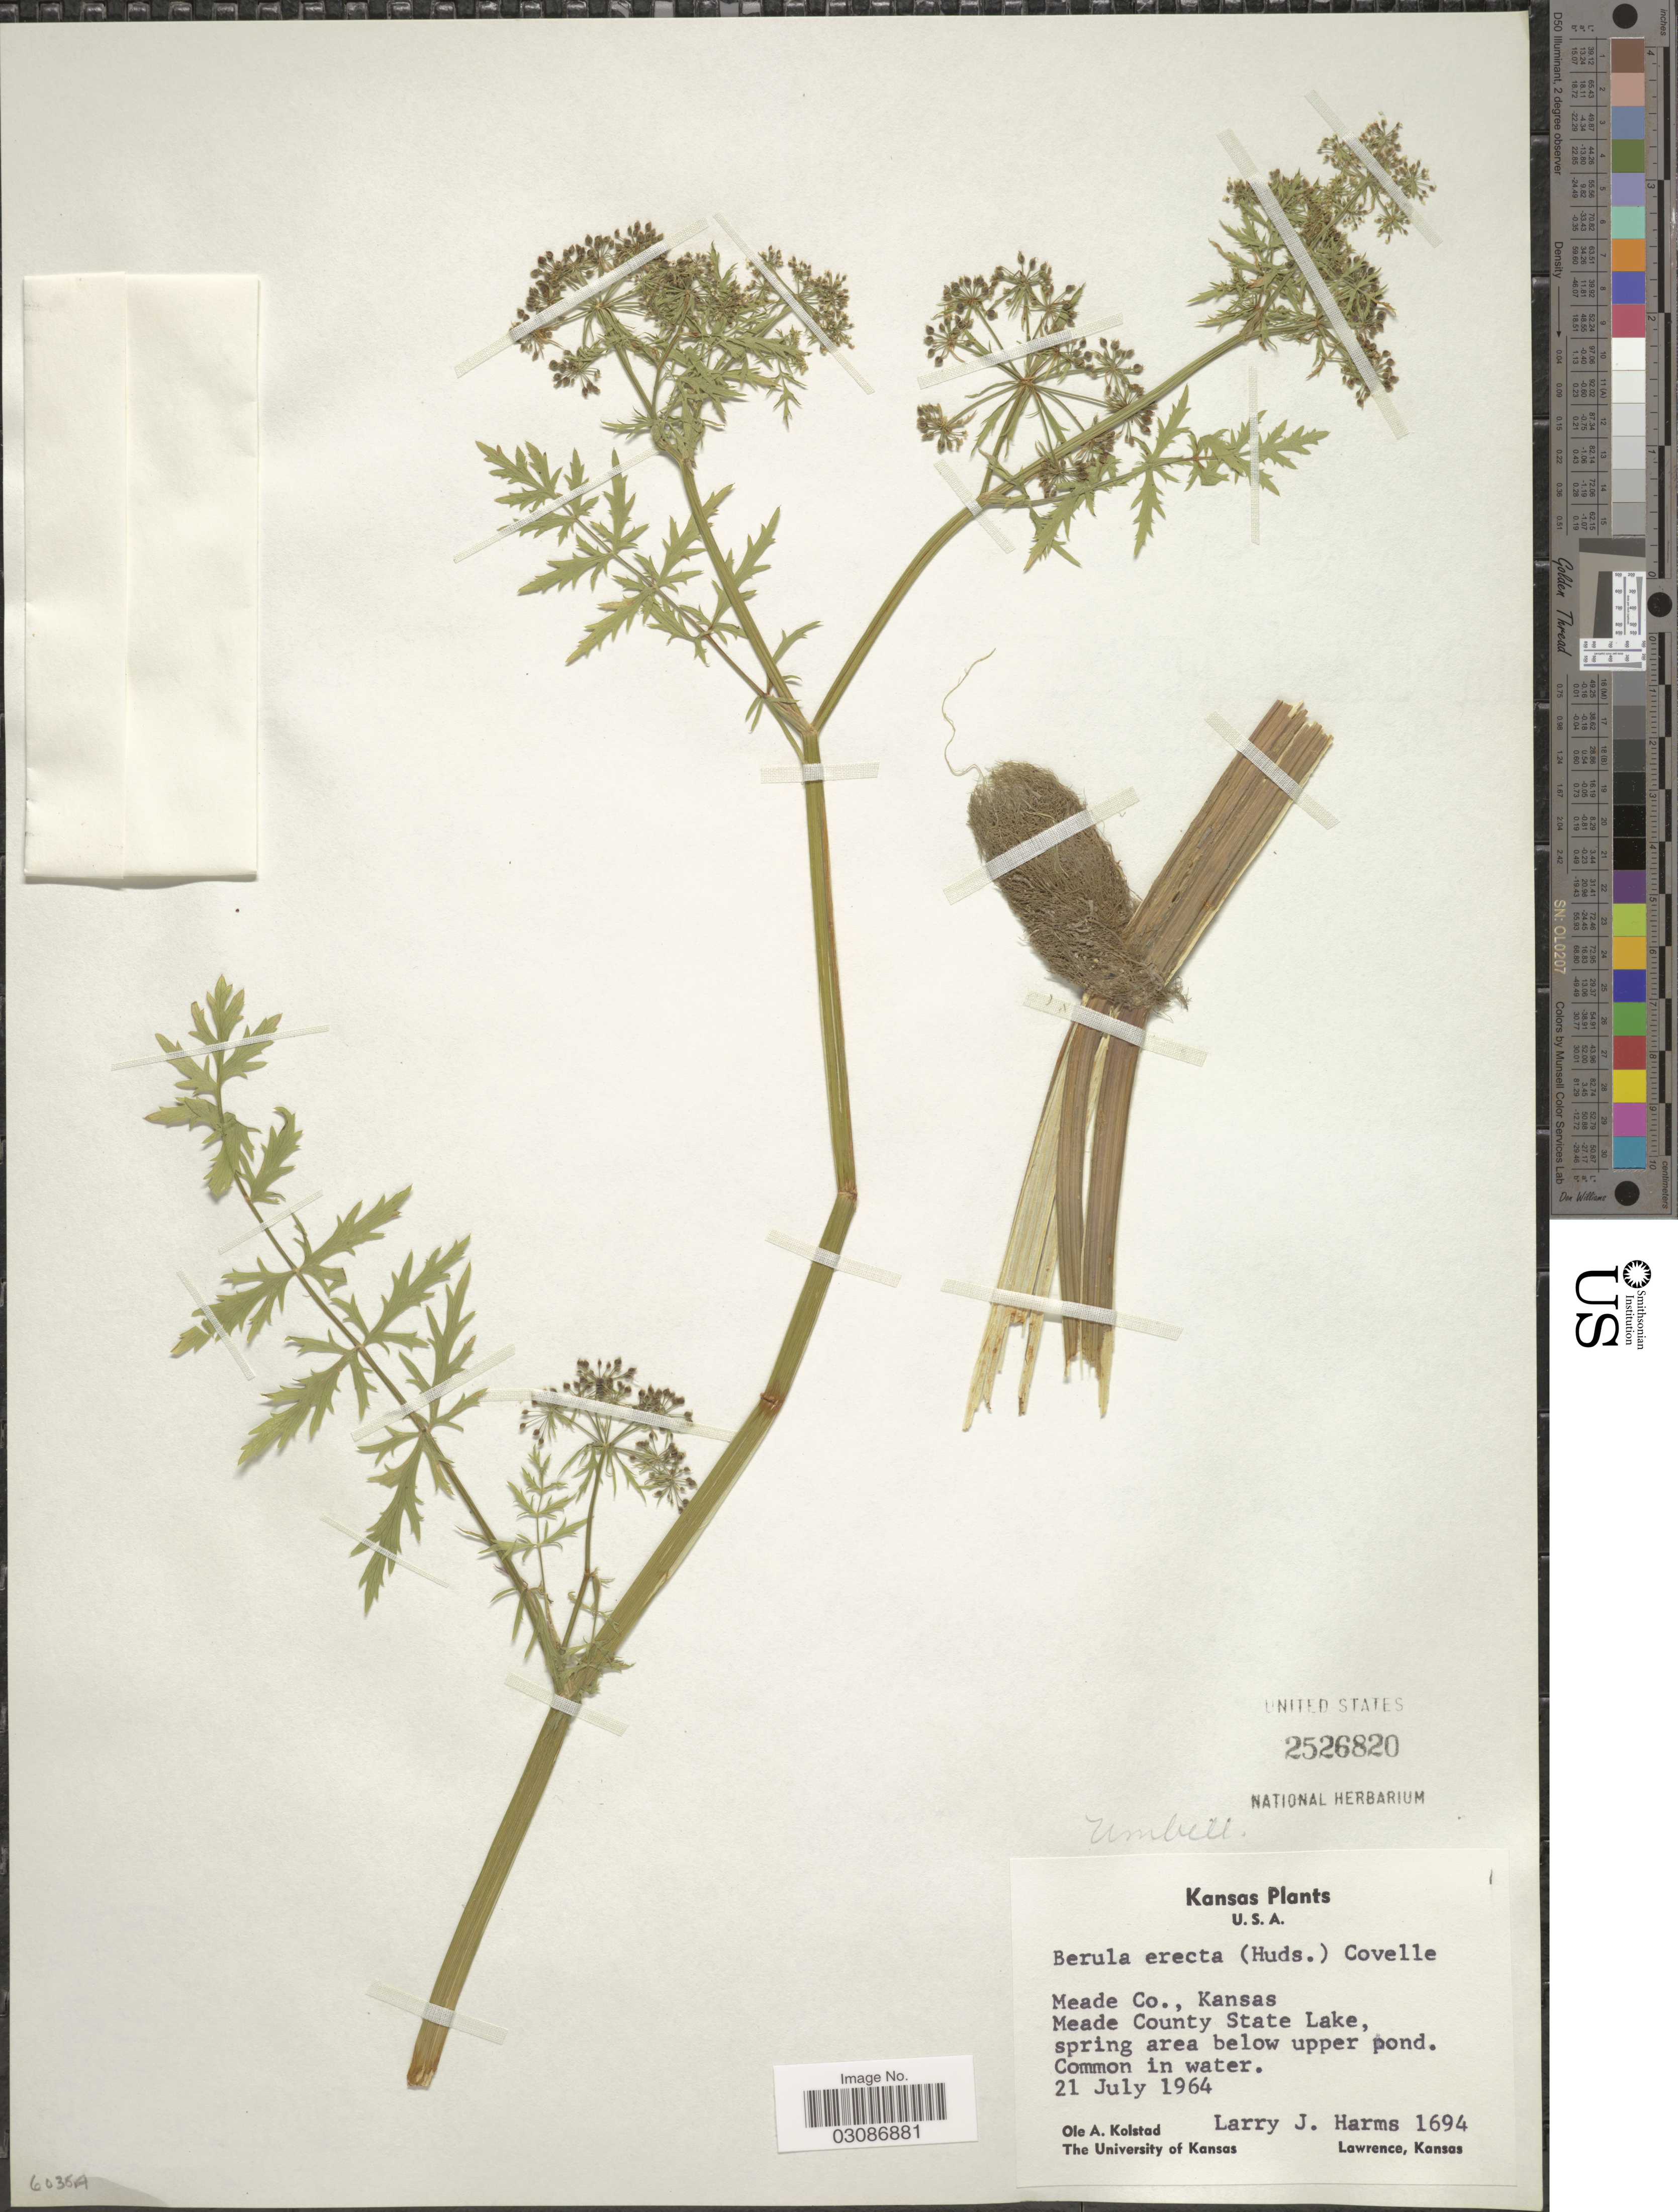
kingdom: Plantae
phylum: Tracheophyta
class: Magnoliopsida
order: Apiales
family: Apiaceae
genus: Berula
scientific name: Berula erecta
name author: (Huds.) Coville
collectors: L. Harms & O. Kolstad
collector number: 1694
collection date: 1964-07-21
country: United States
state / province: Kansas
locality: Meade Co., Meade County State Lake, spring area below upper pond.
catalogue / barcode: US 2526820